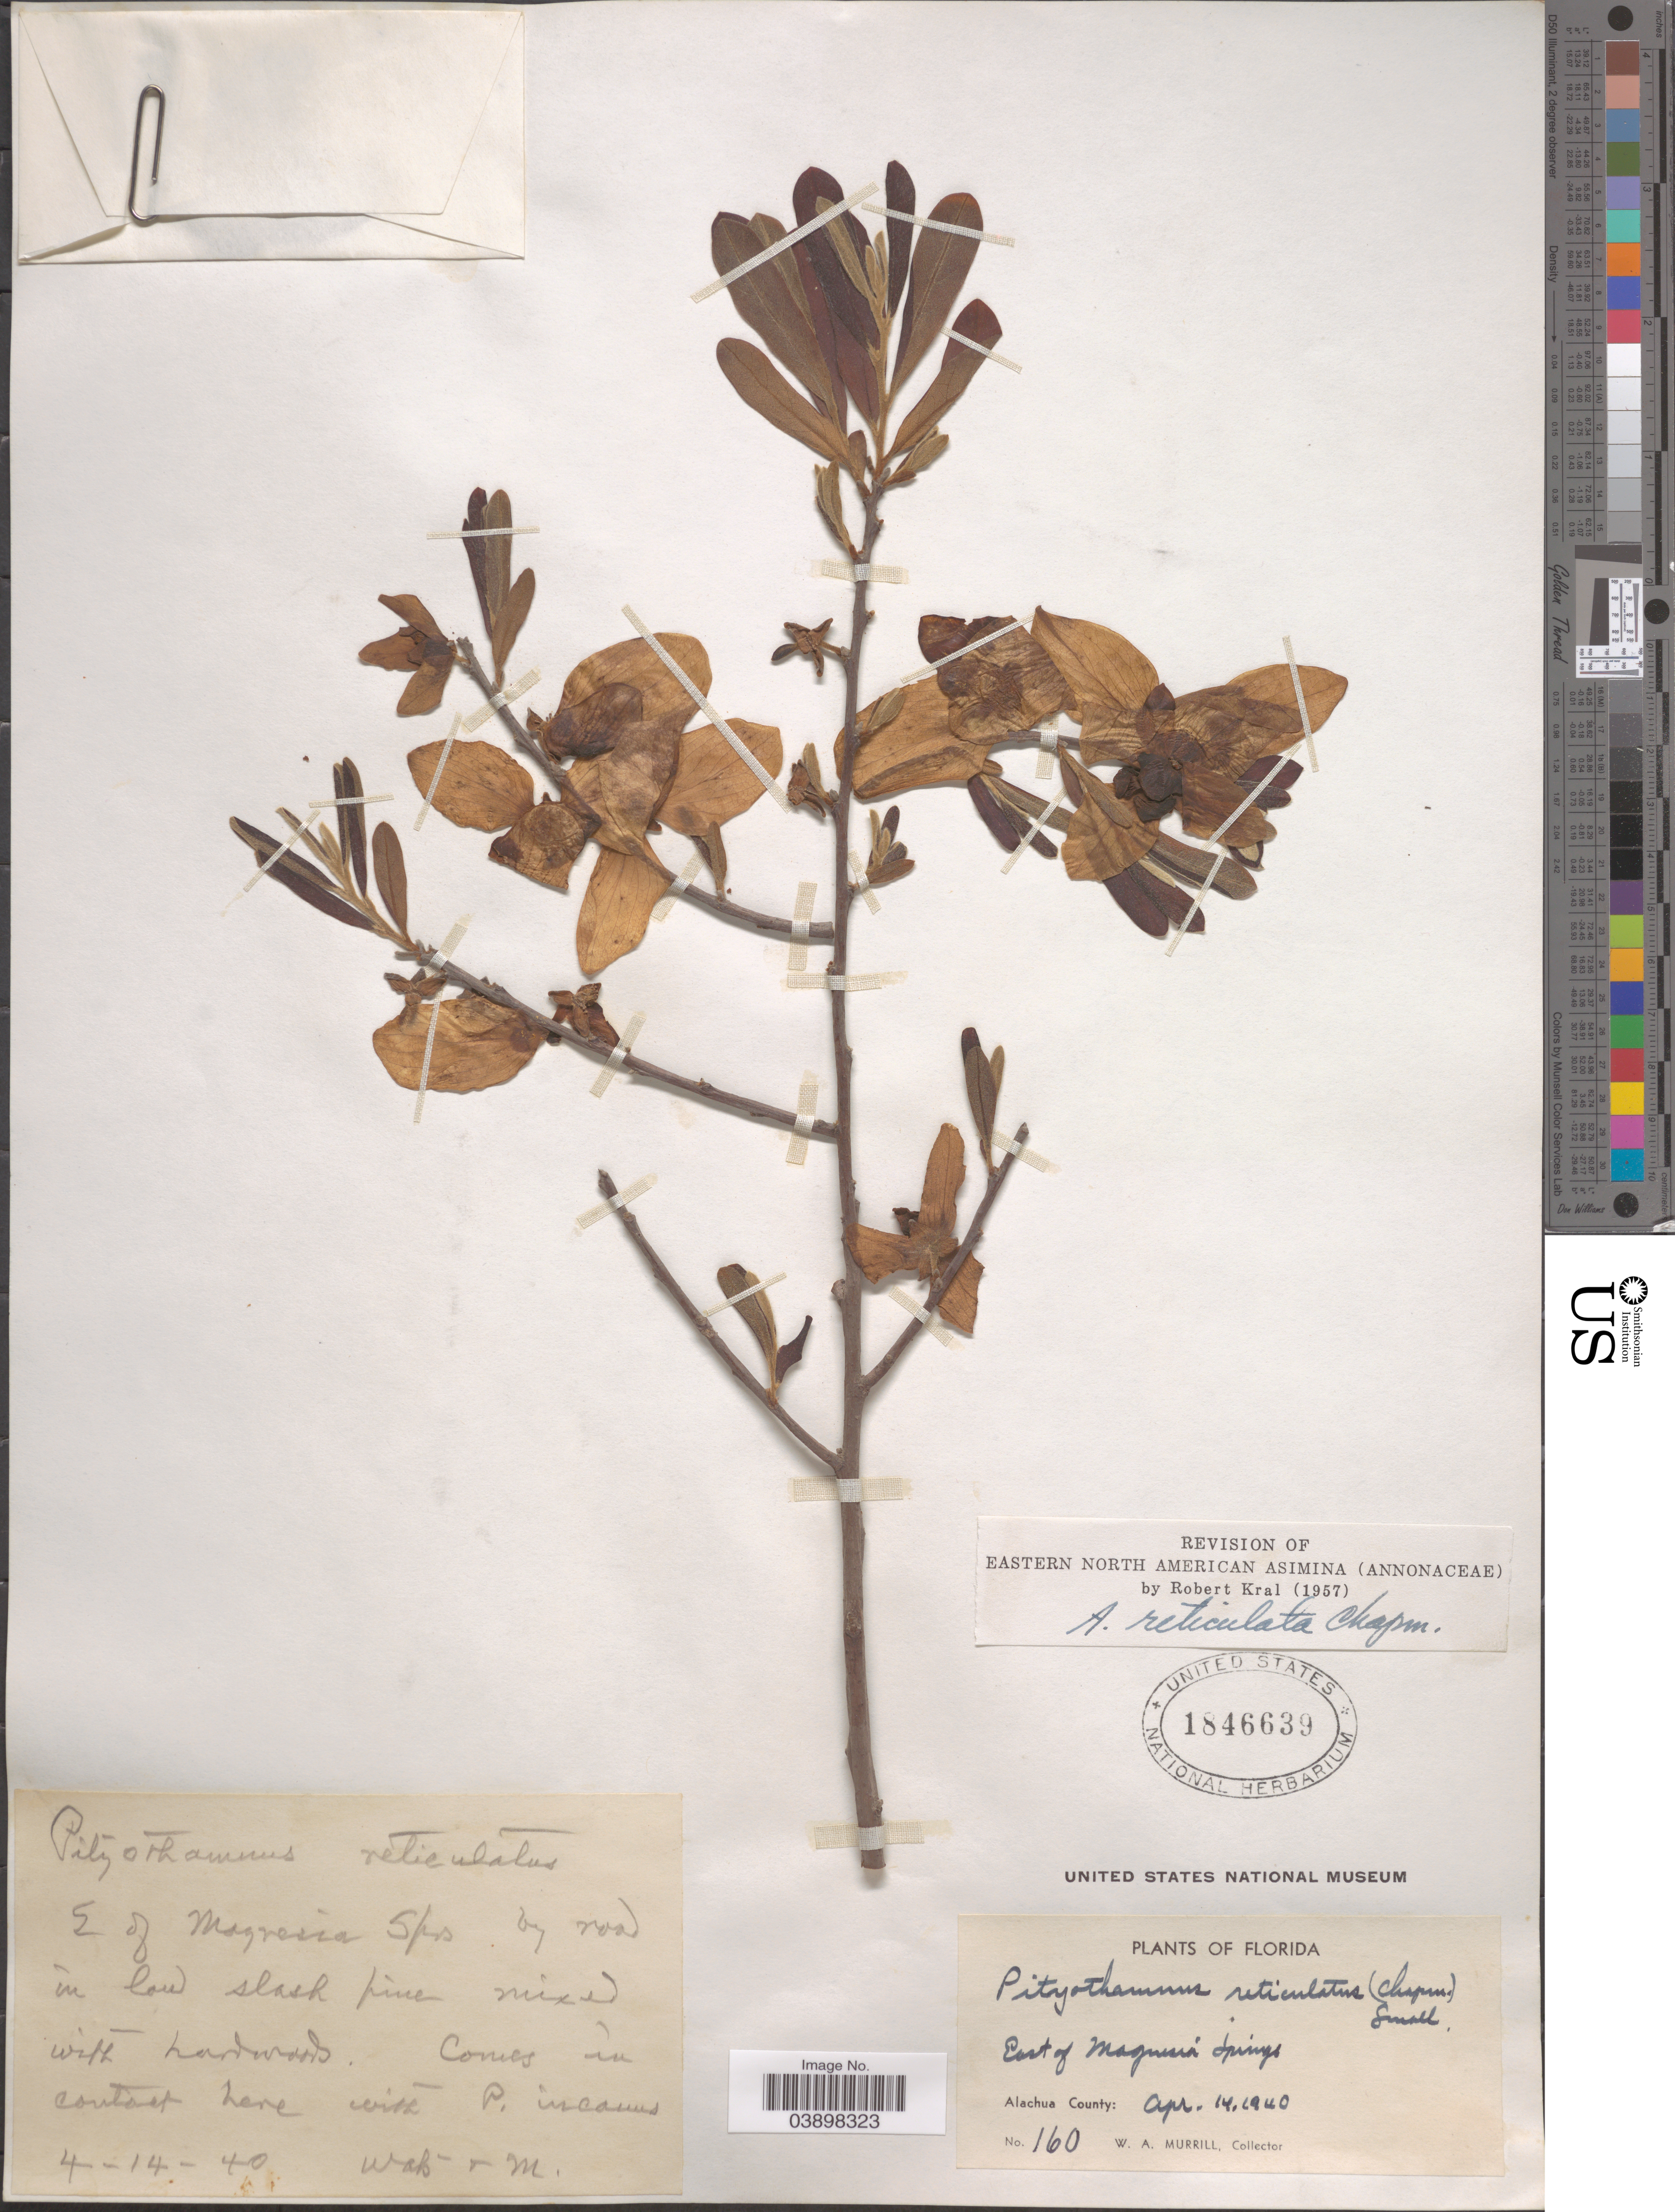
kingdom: Plantae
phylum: Tracheophyta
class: Magnoliopsida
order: Magnoliales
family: Annonaceae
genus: Asimina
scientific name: Asimina reticulata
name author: (Shuttlew.) Chapm.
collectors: W. A. Murrill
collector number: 160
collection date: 1940-04-14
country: United States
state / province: Florida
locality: East of Magnesia Springs, Alachua County.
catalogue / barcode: US 1846639